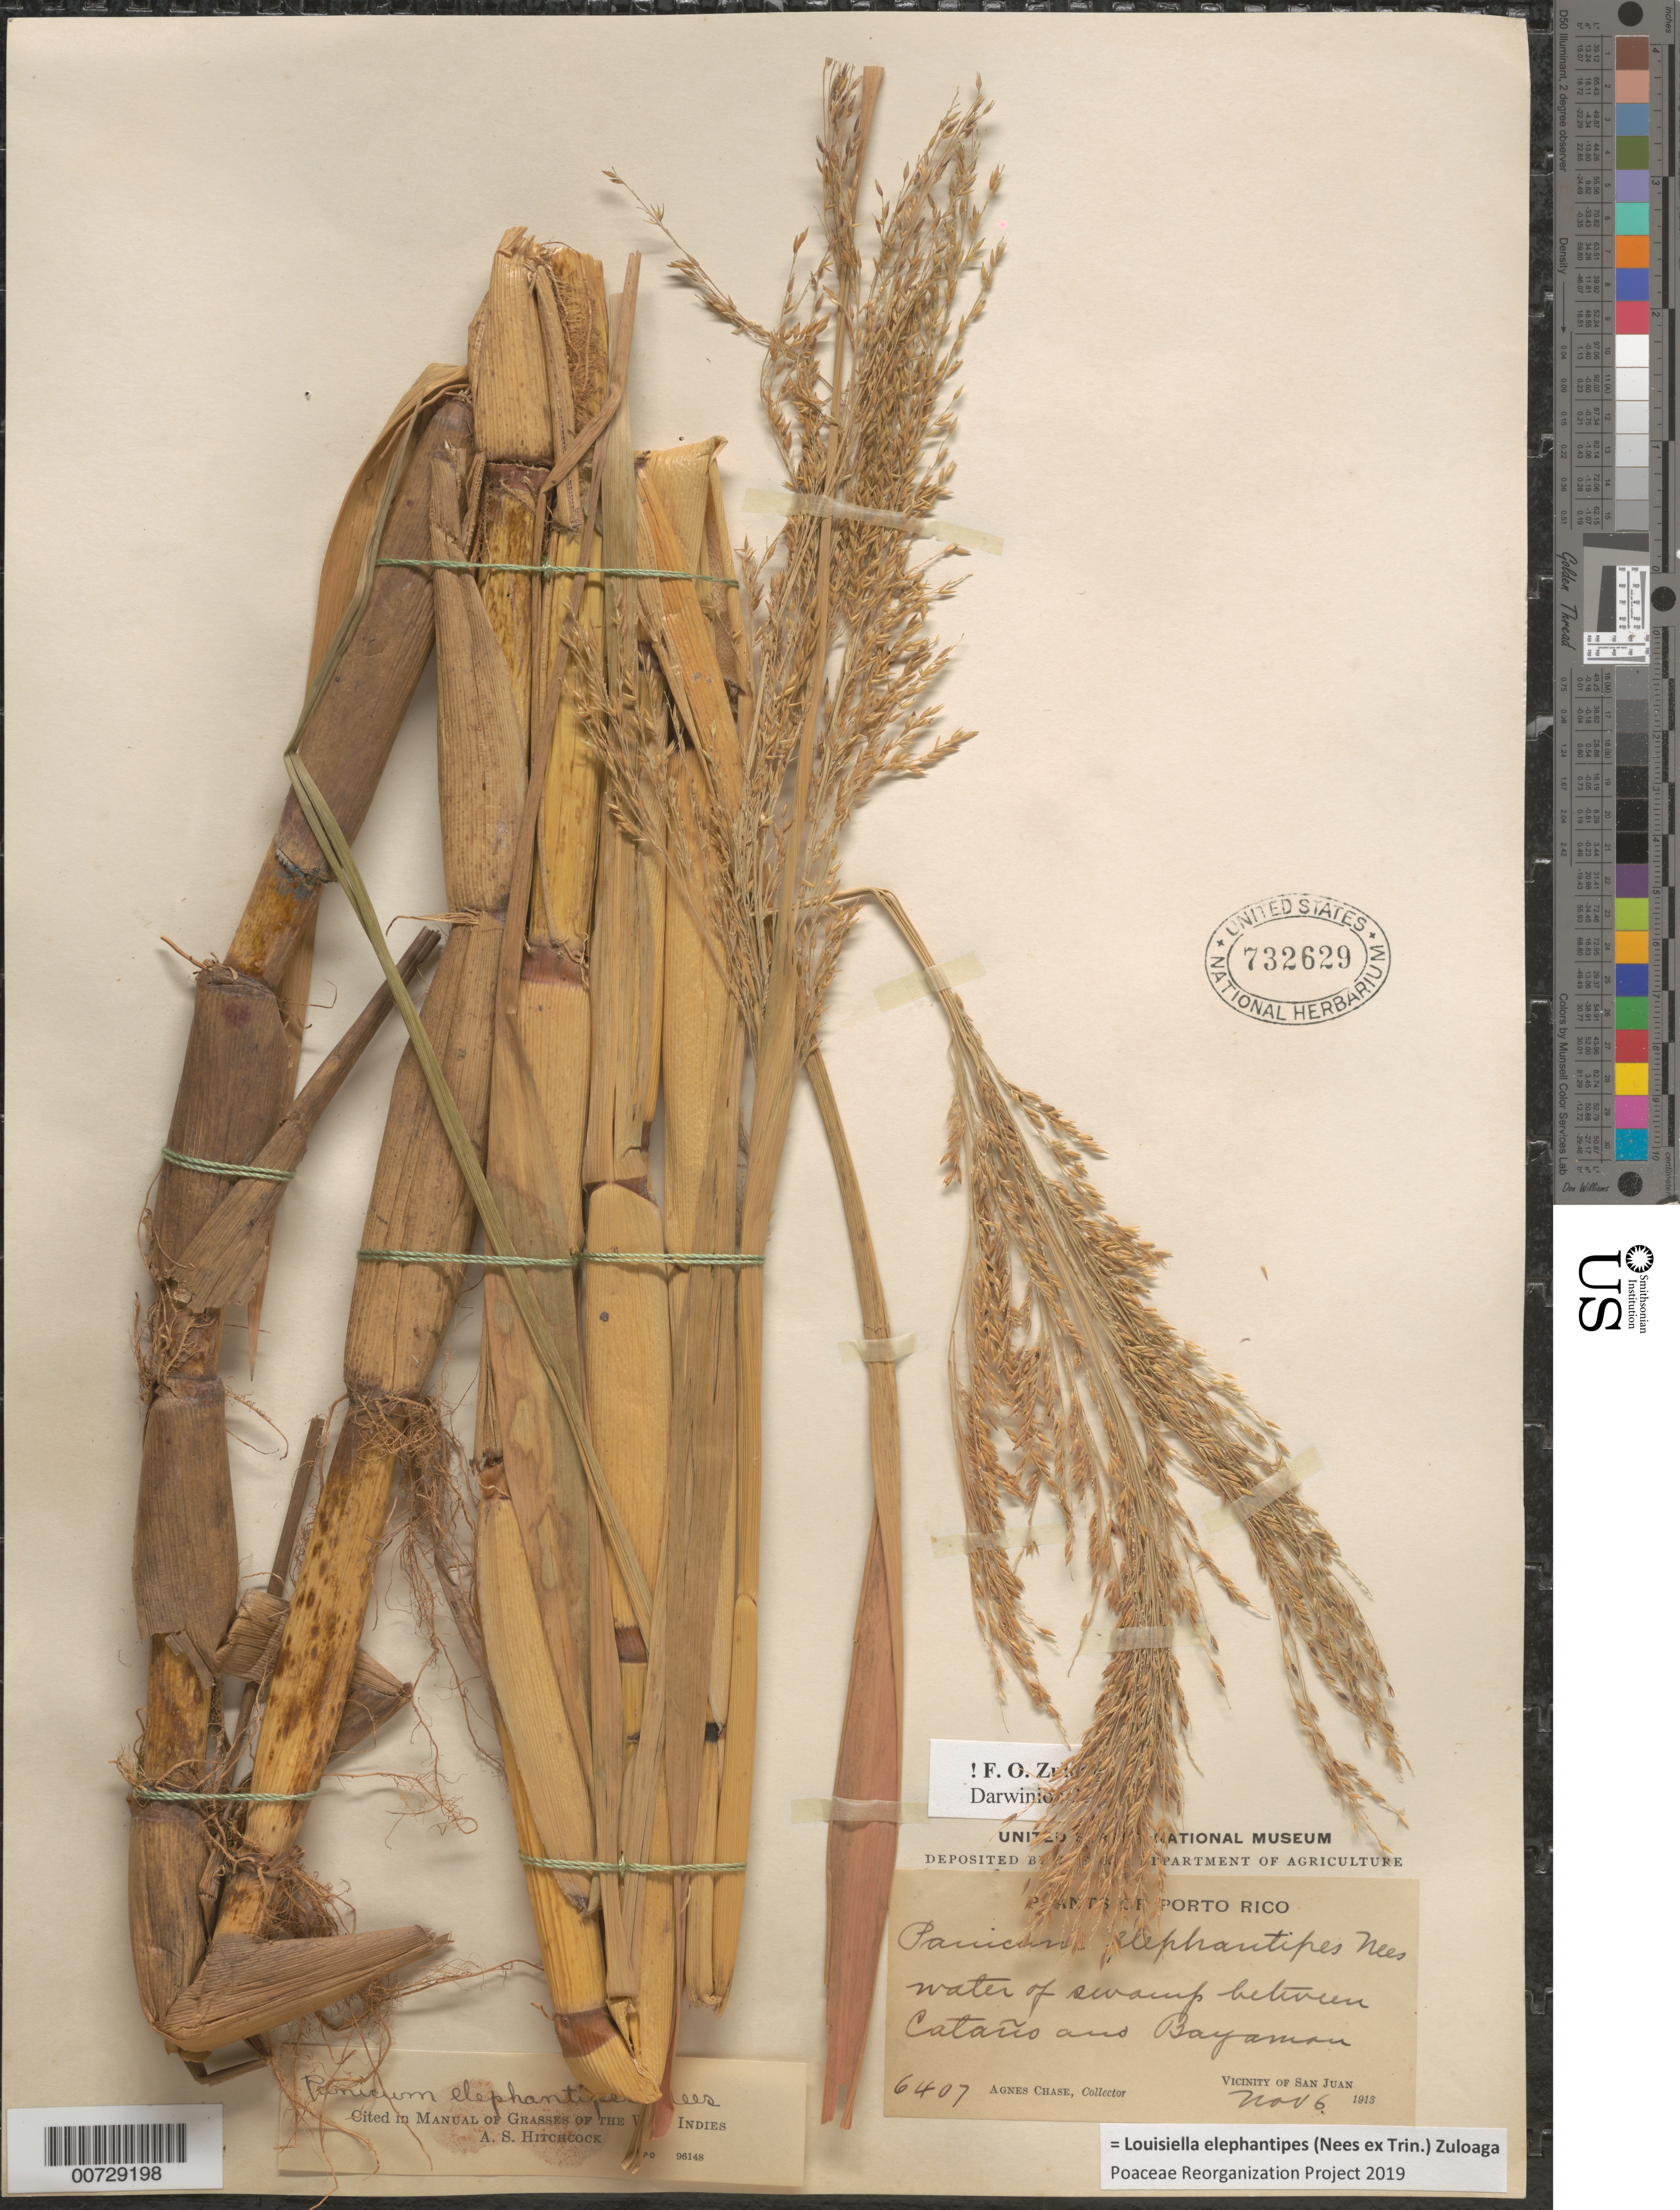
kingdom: Plantae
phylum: Tracheophyta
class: Liliopsida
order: Poales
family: Poaceae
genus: Panicum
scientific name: Panicum elephantipes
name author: Nees ex Trin.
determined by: Hitchcock, Albert S.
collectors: A. Chase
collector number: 6407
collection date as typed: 06 Nov 1913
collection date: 1913-11-06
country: Puerto Rico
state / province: Bayamón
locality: San Juan, vic of; Cataño and Bayamón, btw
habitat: Water of swamp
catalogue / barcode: US 732629